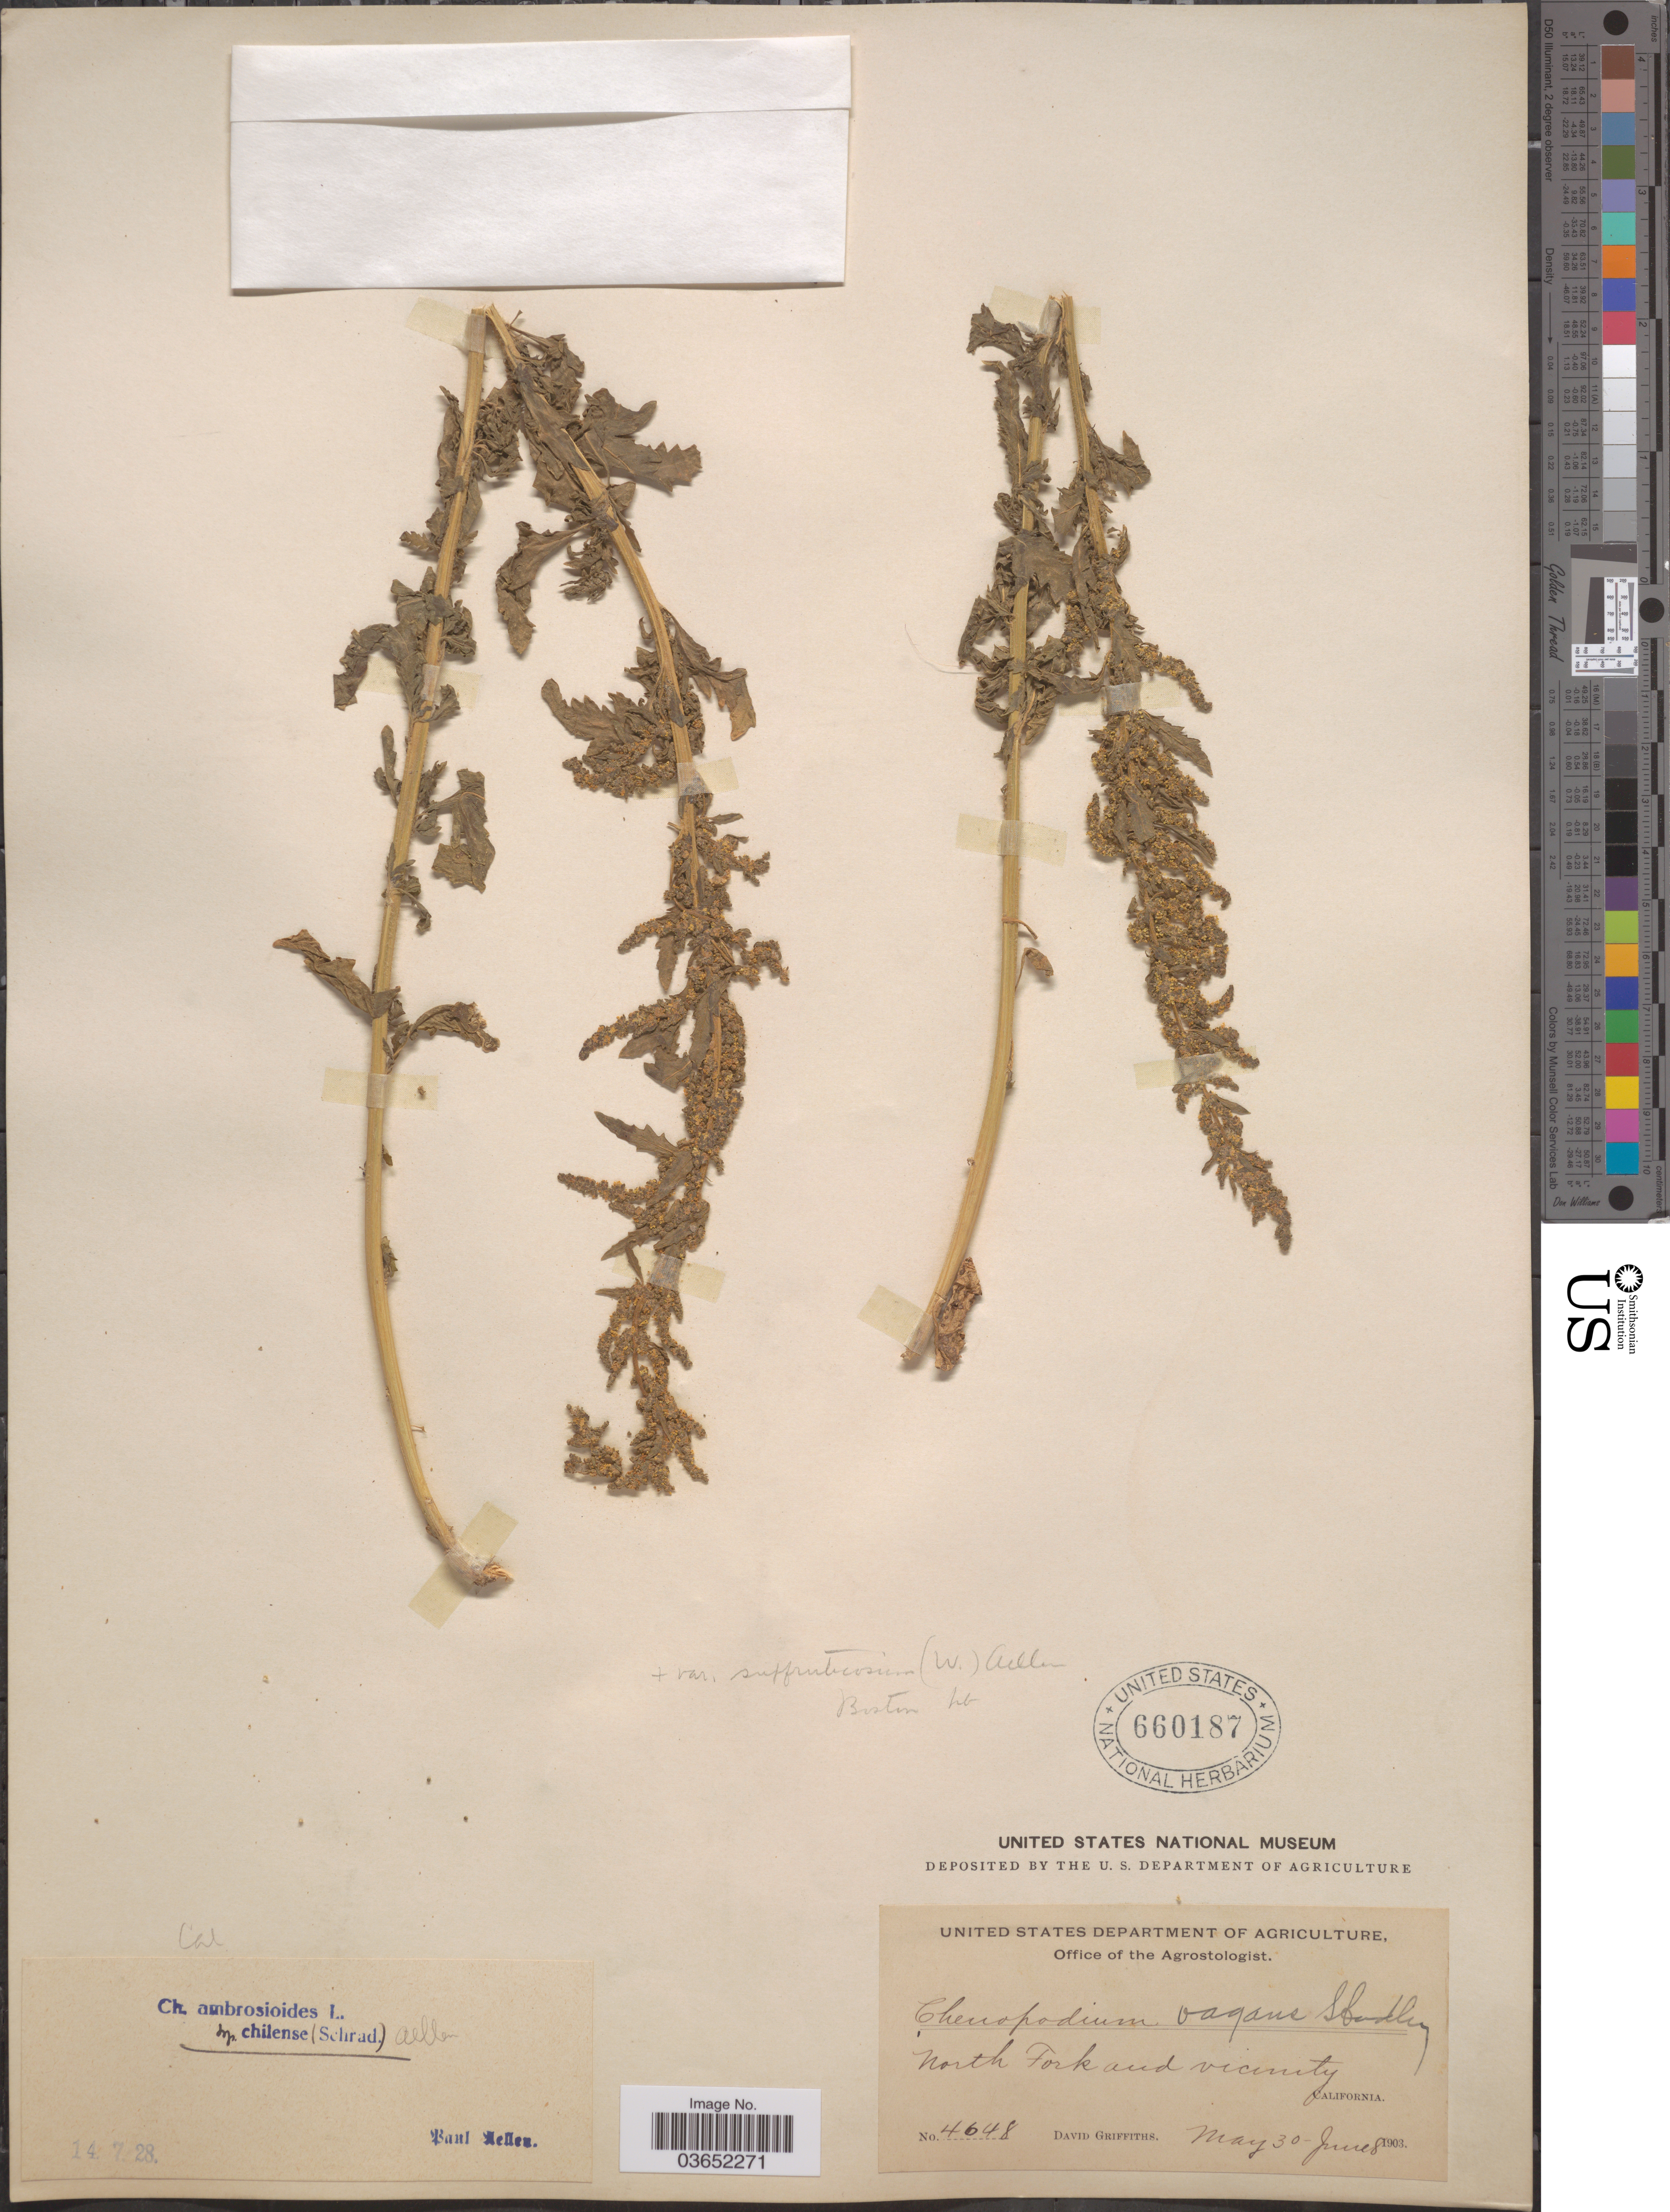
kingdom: Plantae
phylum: Tracheophyta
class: Magnoliopsida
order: Caryophyllales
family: Amaranthaceae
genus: Chenopodium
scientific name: Chenopodium ambrosioides subsp. chilense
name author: (Schrad.) Aellen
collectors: D. Griffiths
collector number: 4648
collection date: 1903-05-30/1903-06-08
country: United States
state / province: California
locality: North Fork and vicinity.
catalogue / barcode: US 660187